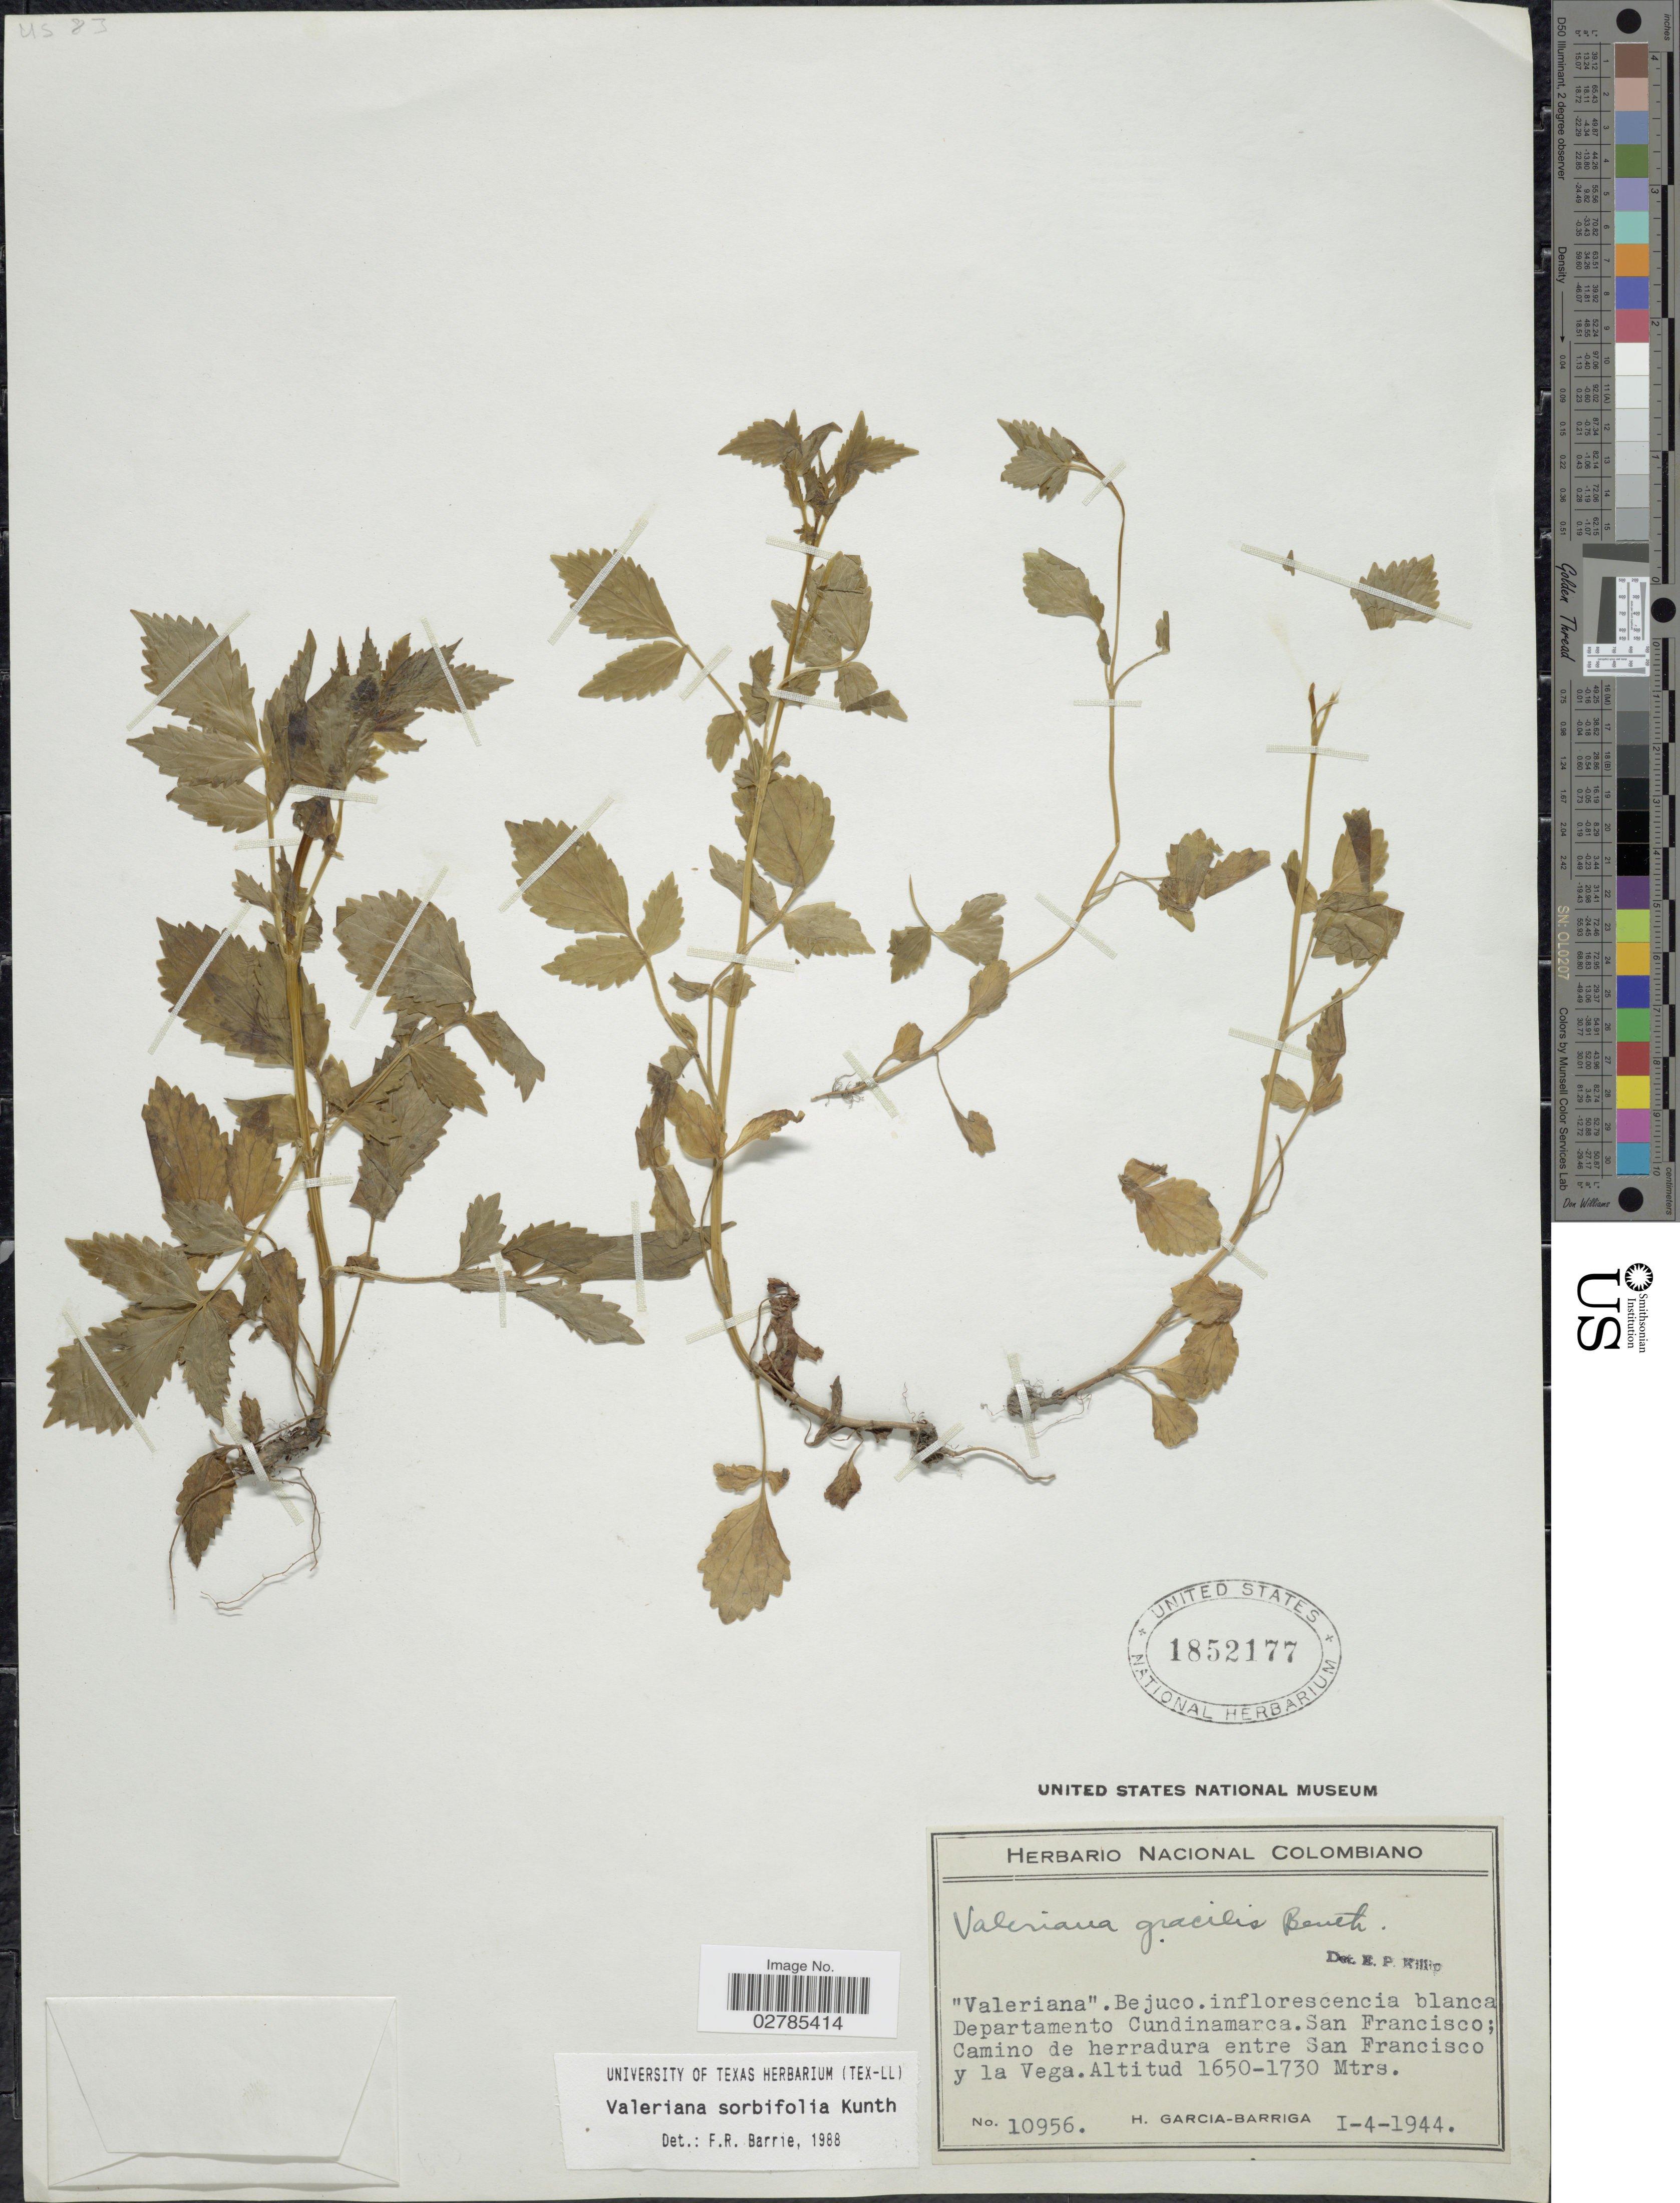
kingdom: Plantae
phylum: Tracheophyta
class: Magnoliopsida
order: Dipsacales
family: Caprifoliaceae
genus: Valeriana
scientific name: Valeriana sorbifolia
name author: Kunth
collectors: H. García Barriga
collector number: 10956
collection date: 1944-01-04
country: Colombia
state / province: Cundinamarca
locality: Departamento Cundinamarca. San Francisco; Camino de herradura entre San Francisco y la Vega.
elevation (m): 1650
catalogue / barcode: US 1852177